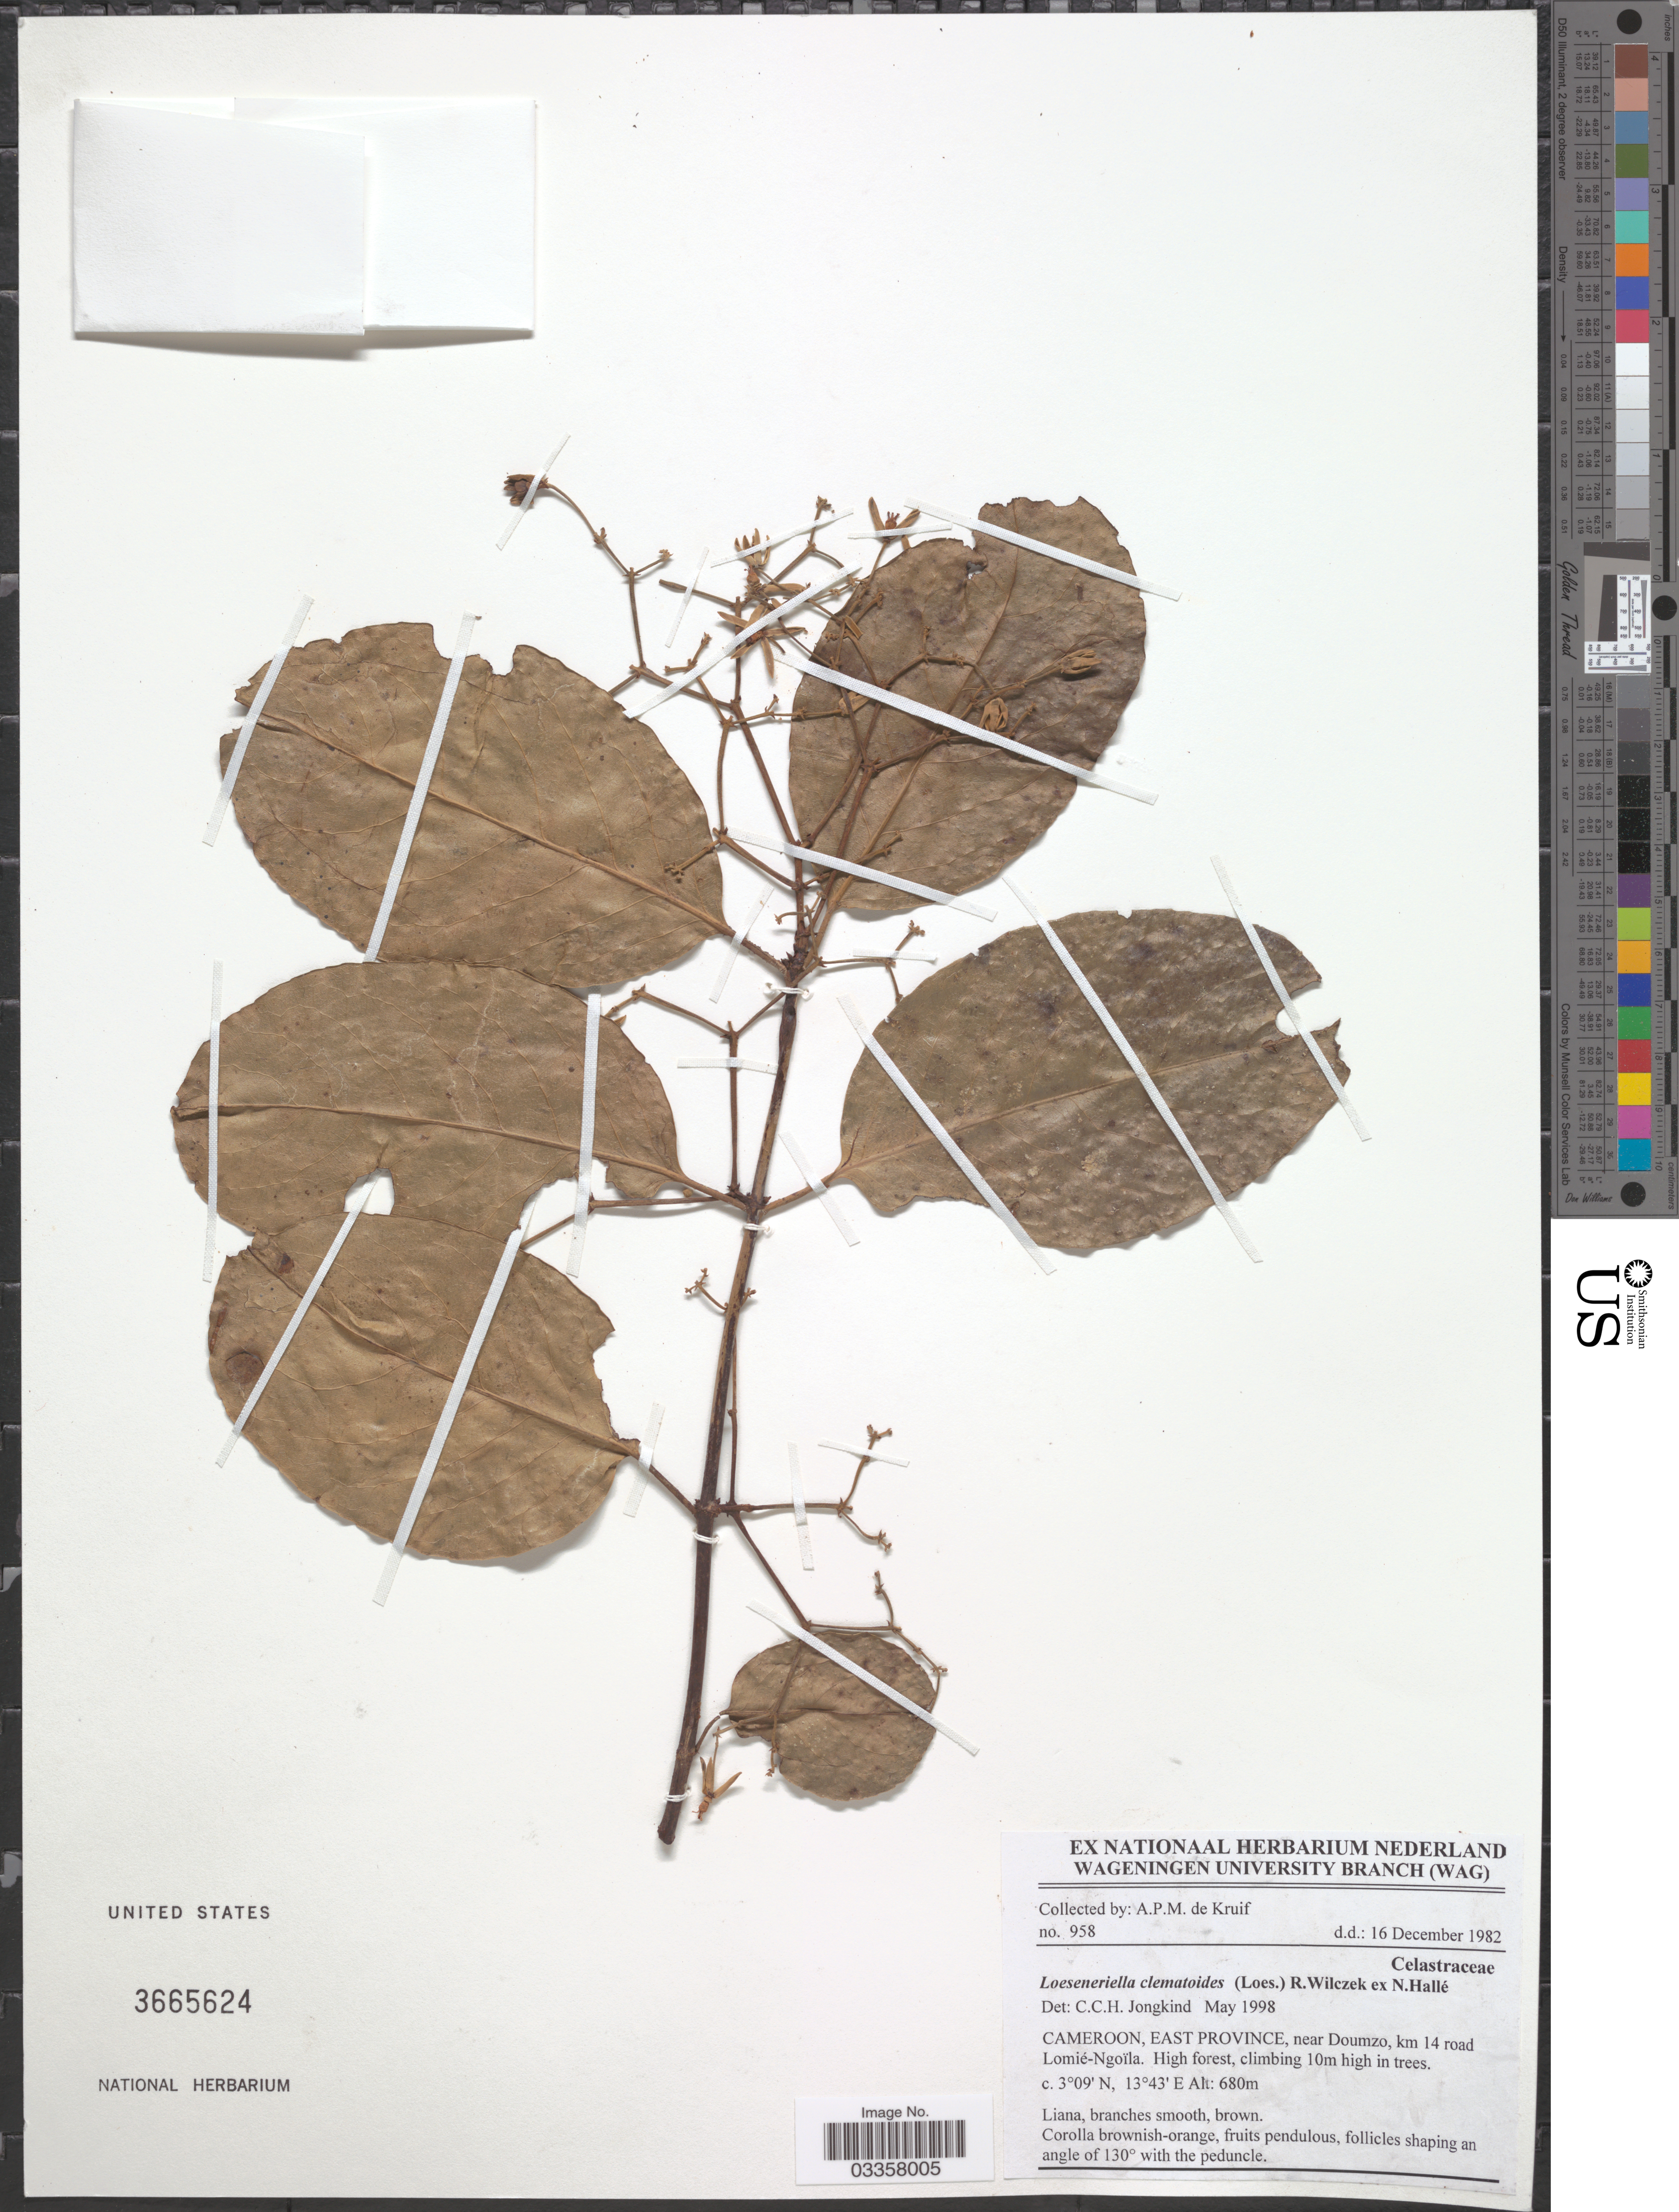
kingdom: Plantae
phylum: Tracheophyta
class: Magnoliopsida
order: Celastrales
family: Celastraceae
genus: Loeseneriella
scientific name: Loeseneriella clematoides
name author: (Loes.) R. Wilczek ex N. Hallé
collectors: A. P. de Kruif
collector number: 958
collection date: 1982-12-16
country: Cameroon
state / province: Est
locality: East Province, near Doumzo, km 14 road Lomié-Ngoïla.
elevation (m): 680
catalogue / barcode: US 3665624